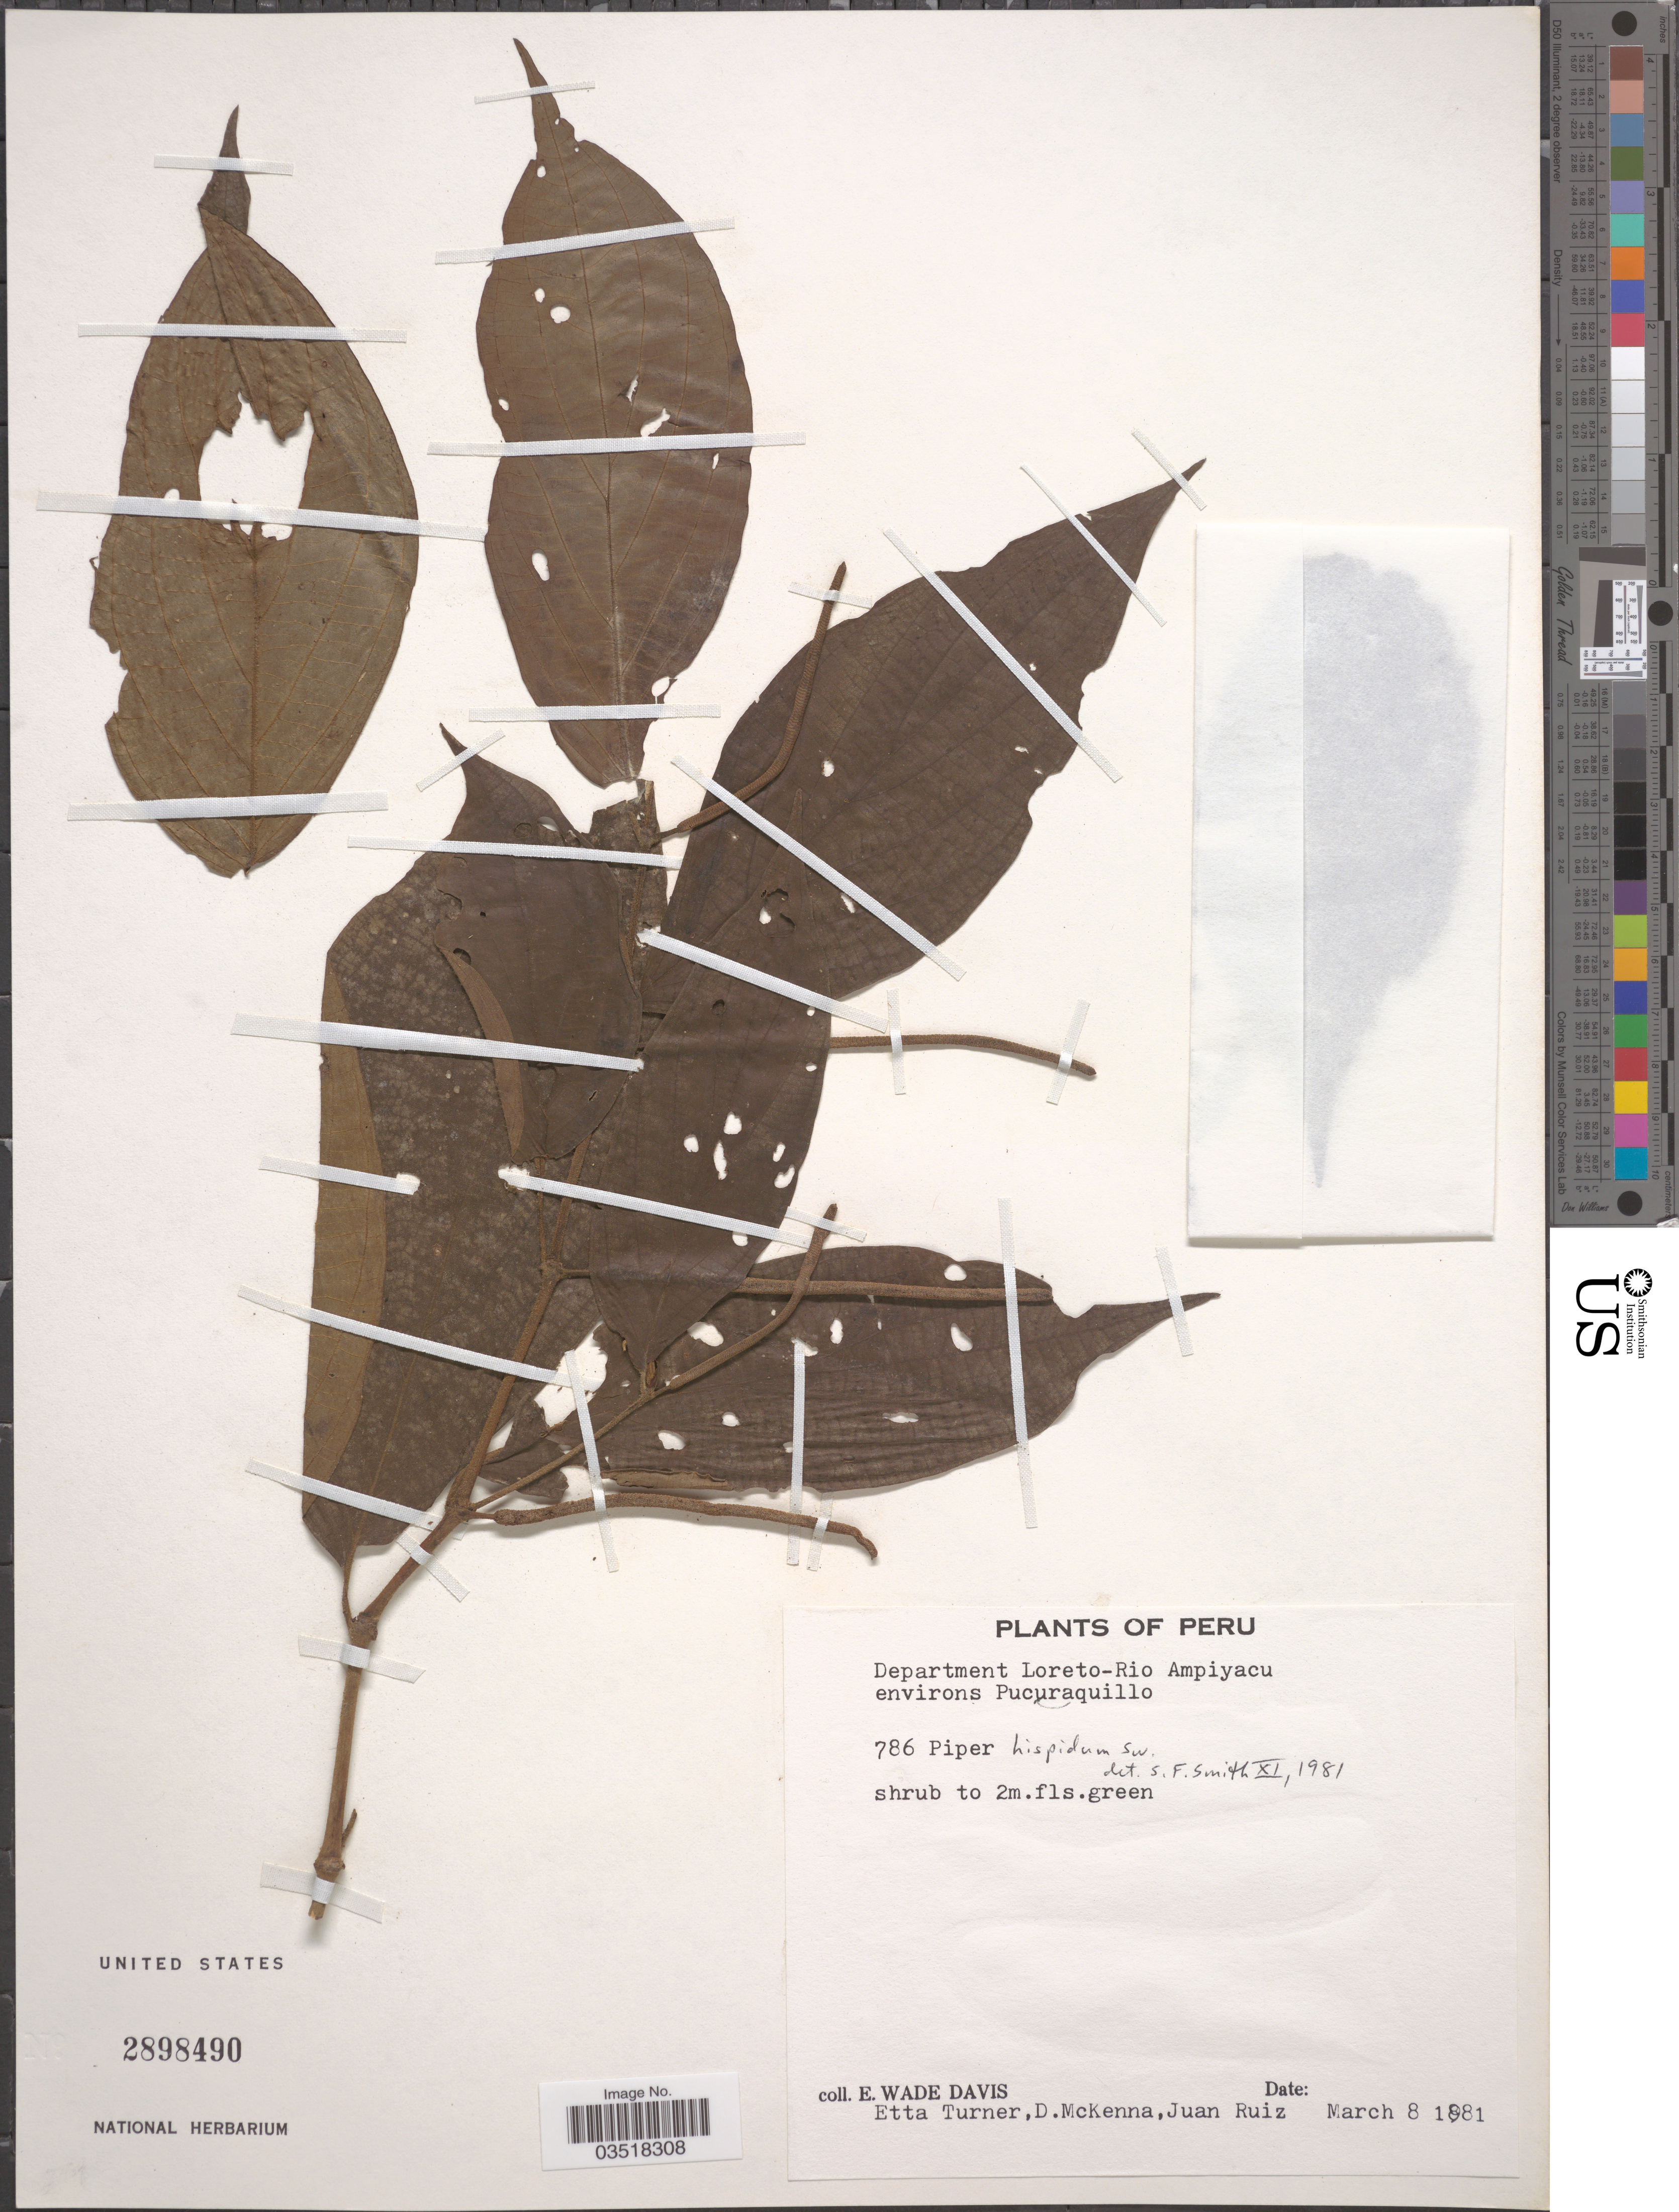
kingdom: Plantae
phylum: Tracheophyta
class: Magnoliopsida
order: Piperales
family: Piperaceae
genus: Piper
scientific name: Piper hispidum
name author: Sw.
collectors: E. Wade-Davis, E. Turner, D. McKenna & J. Ruíz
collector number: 786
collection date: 1981-03-08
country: Peru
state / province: Loreto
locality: Department Loreto- Rio Ampiyacu. Environs Pucuraquillo.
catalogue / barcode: US 2898490